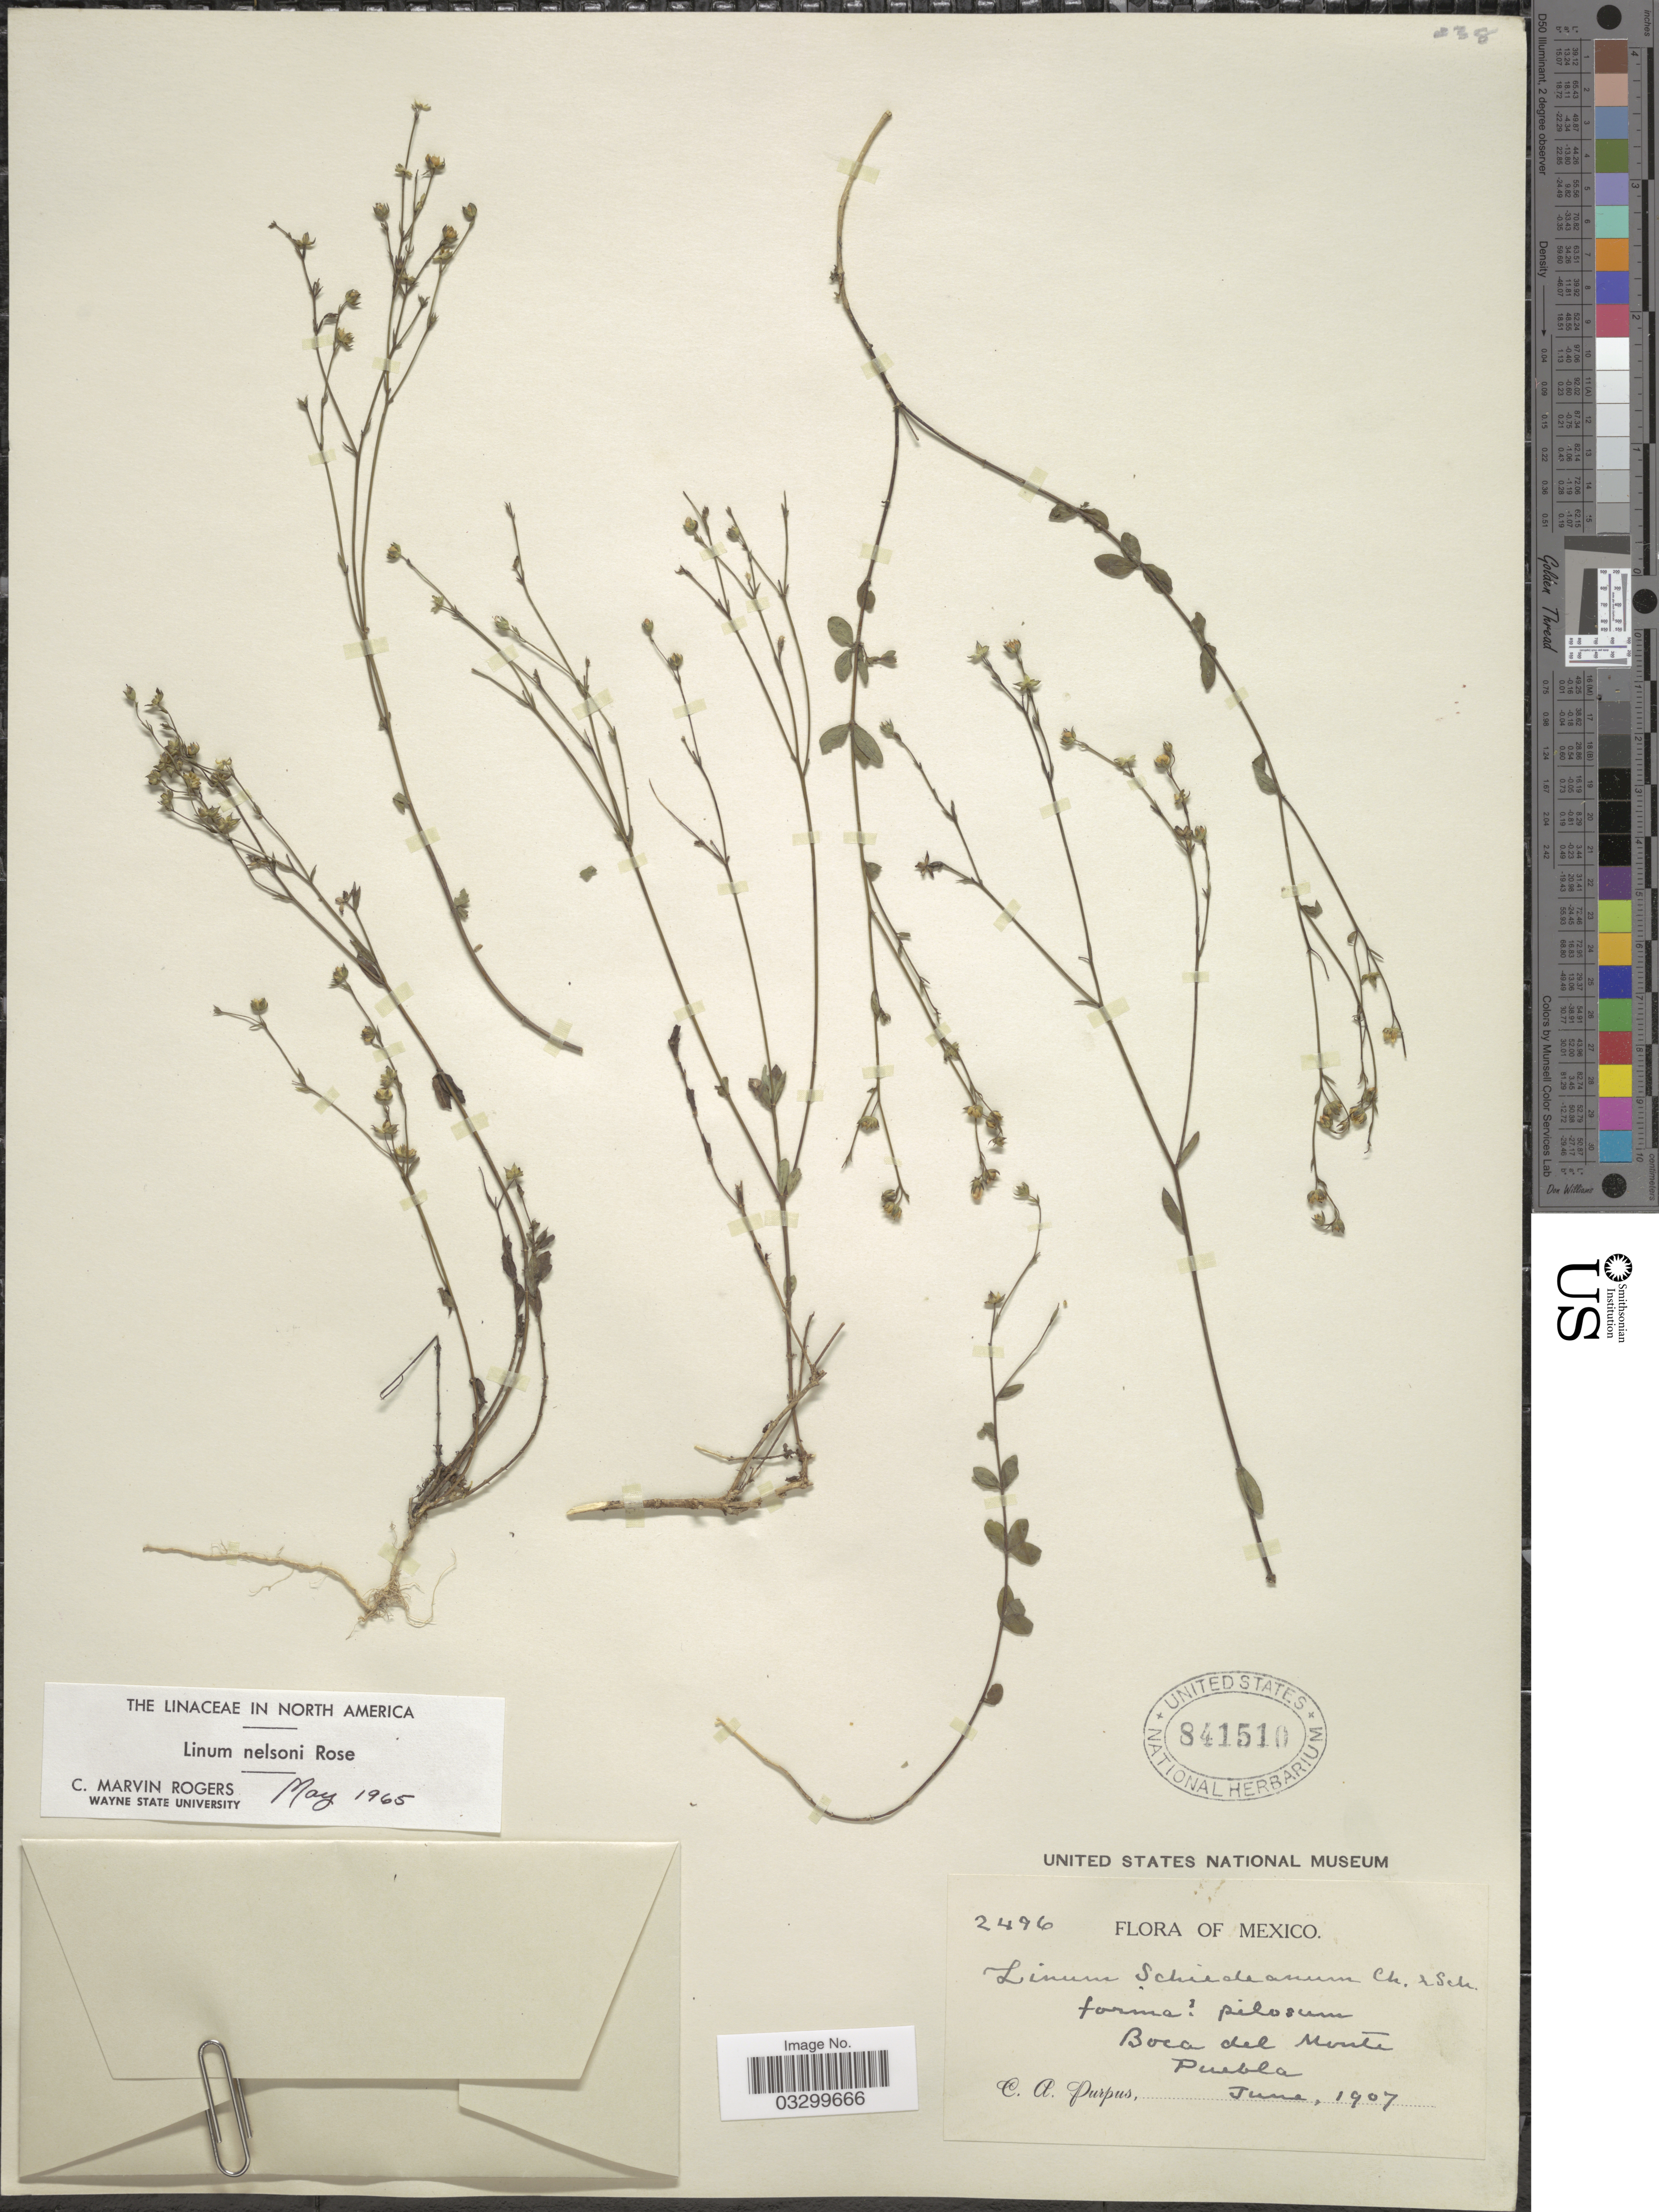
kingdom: Plantae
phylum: Tracheophyta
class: Magnoliopsida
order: Malpighiales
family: Linaceae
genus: Linum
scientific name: Linum nelsonii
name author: Rose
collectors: C. A. Purpus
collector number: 2496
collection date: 1907-06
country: Mexico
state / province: Puebla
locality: Boco del Monte.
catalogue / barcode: US 841510